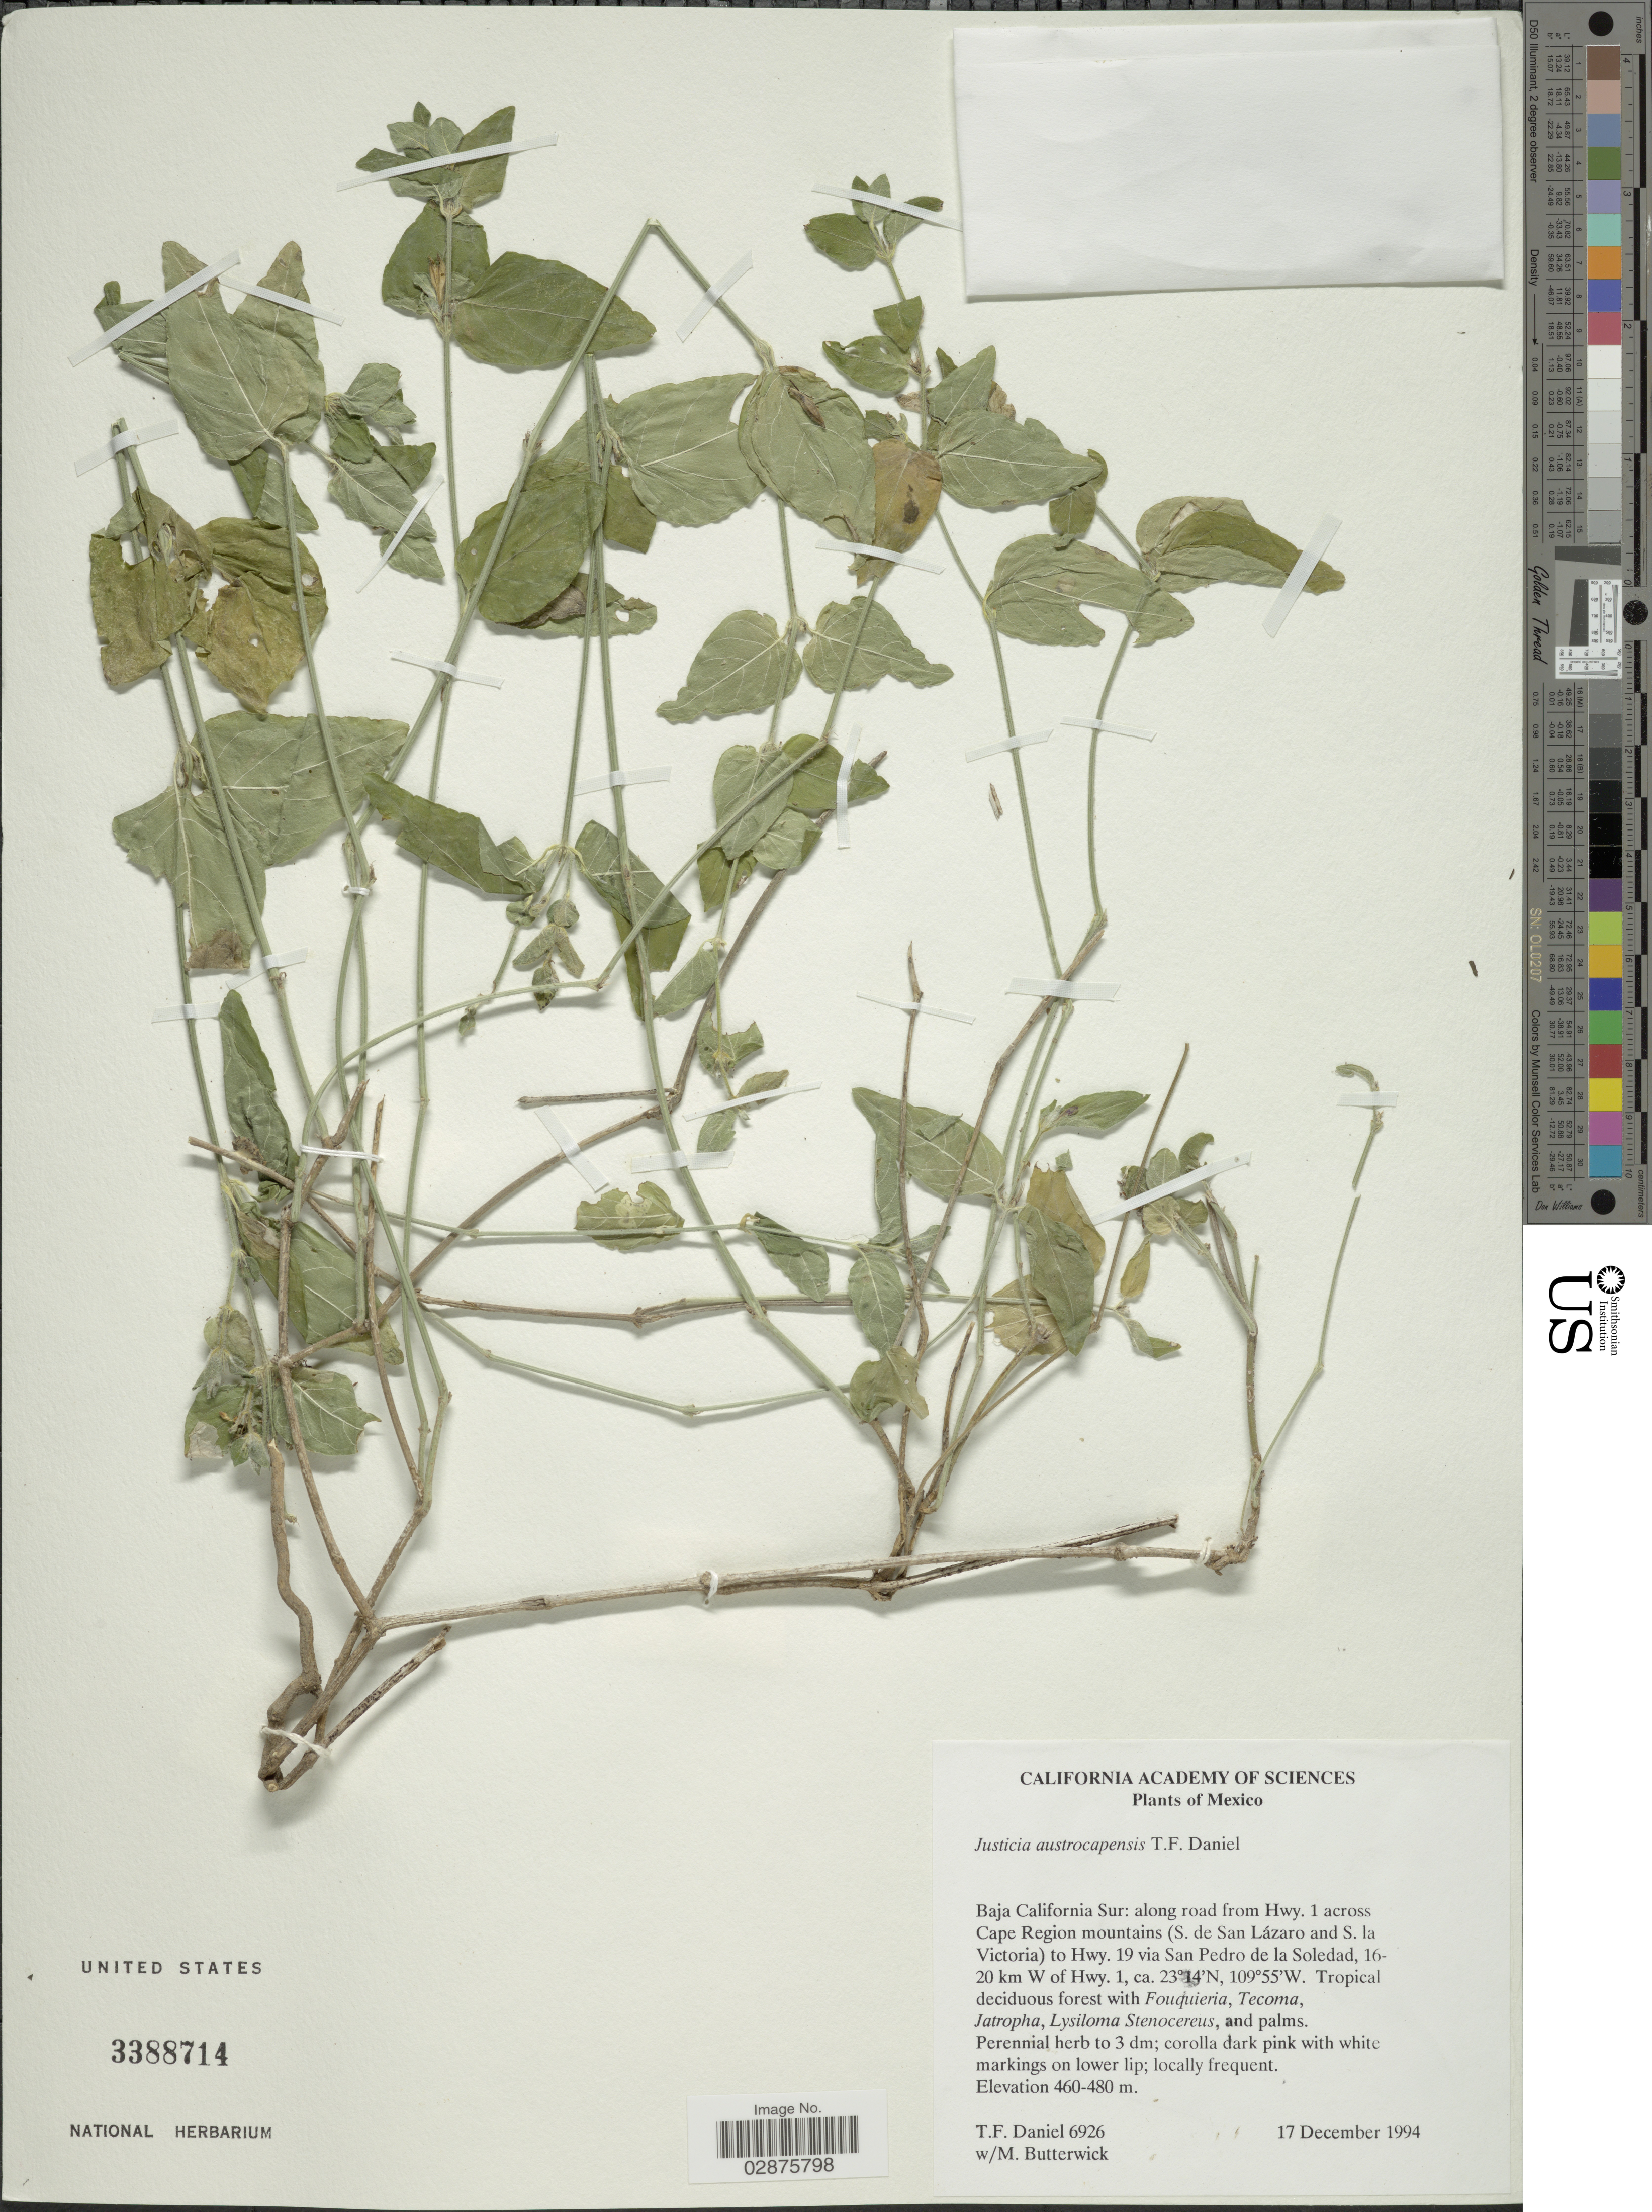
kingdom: Plantae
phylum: Tracheophyta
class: Magnoliopsida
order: Lamiales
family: Acanthaceae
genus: Justicia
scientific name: Justicia austrocapensis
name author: T.F. Daniel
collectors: T. F. Daniel & M. Butterwick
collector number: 6926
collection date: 1994-12-17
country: Mexico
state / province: Baja California Sur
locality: Along road from Hwy. 1 across Cape Region mountains (S. de San Lázaro and S. la Victoria) to Hwy. 19 via San Pedro de la Soledad, 16-20 km W of Hwy. 1.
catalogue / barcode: US 3388714